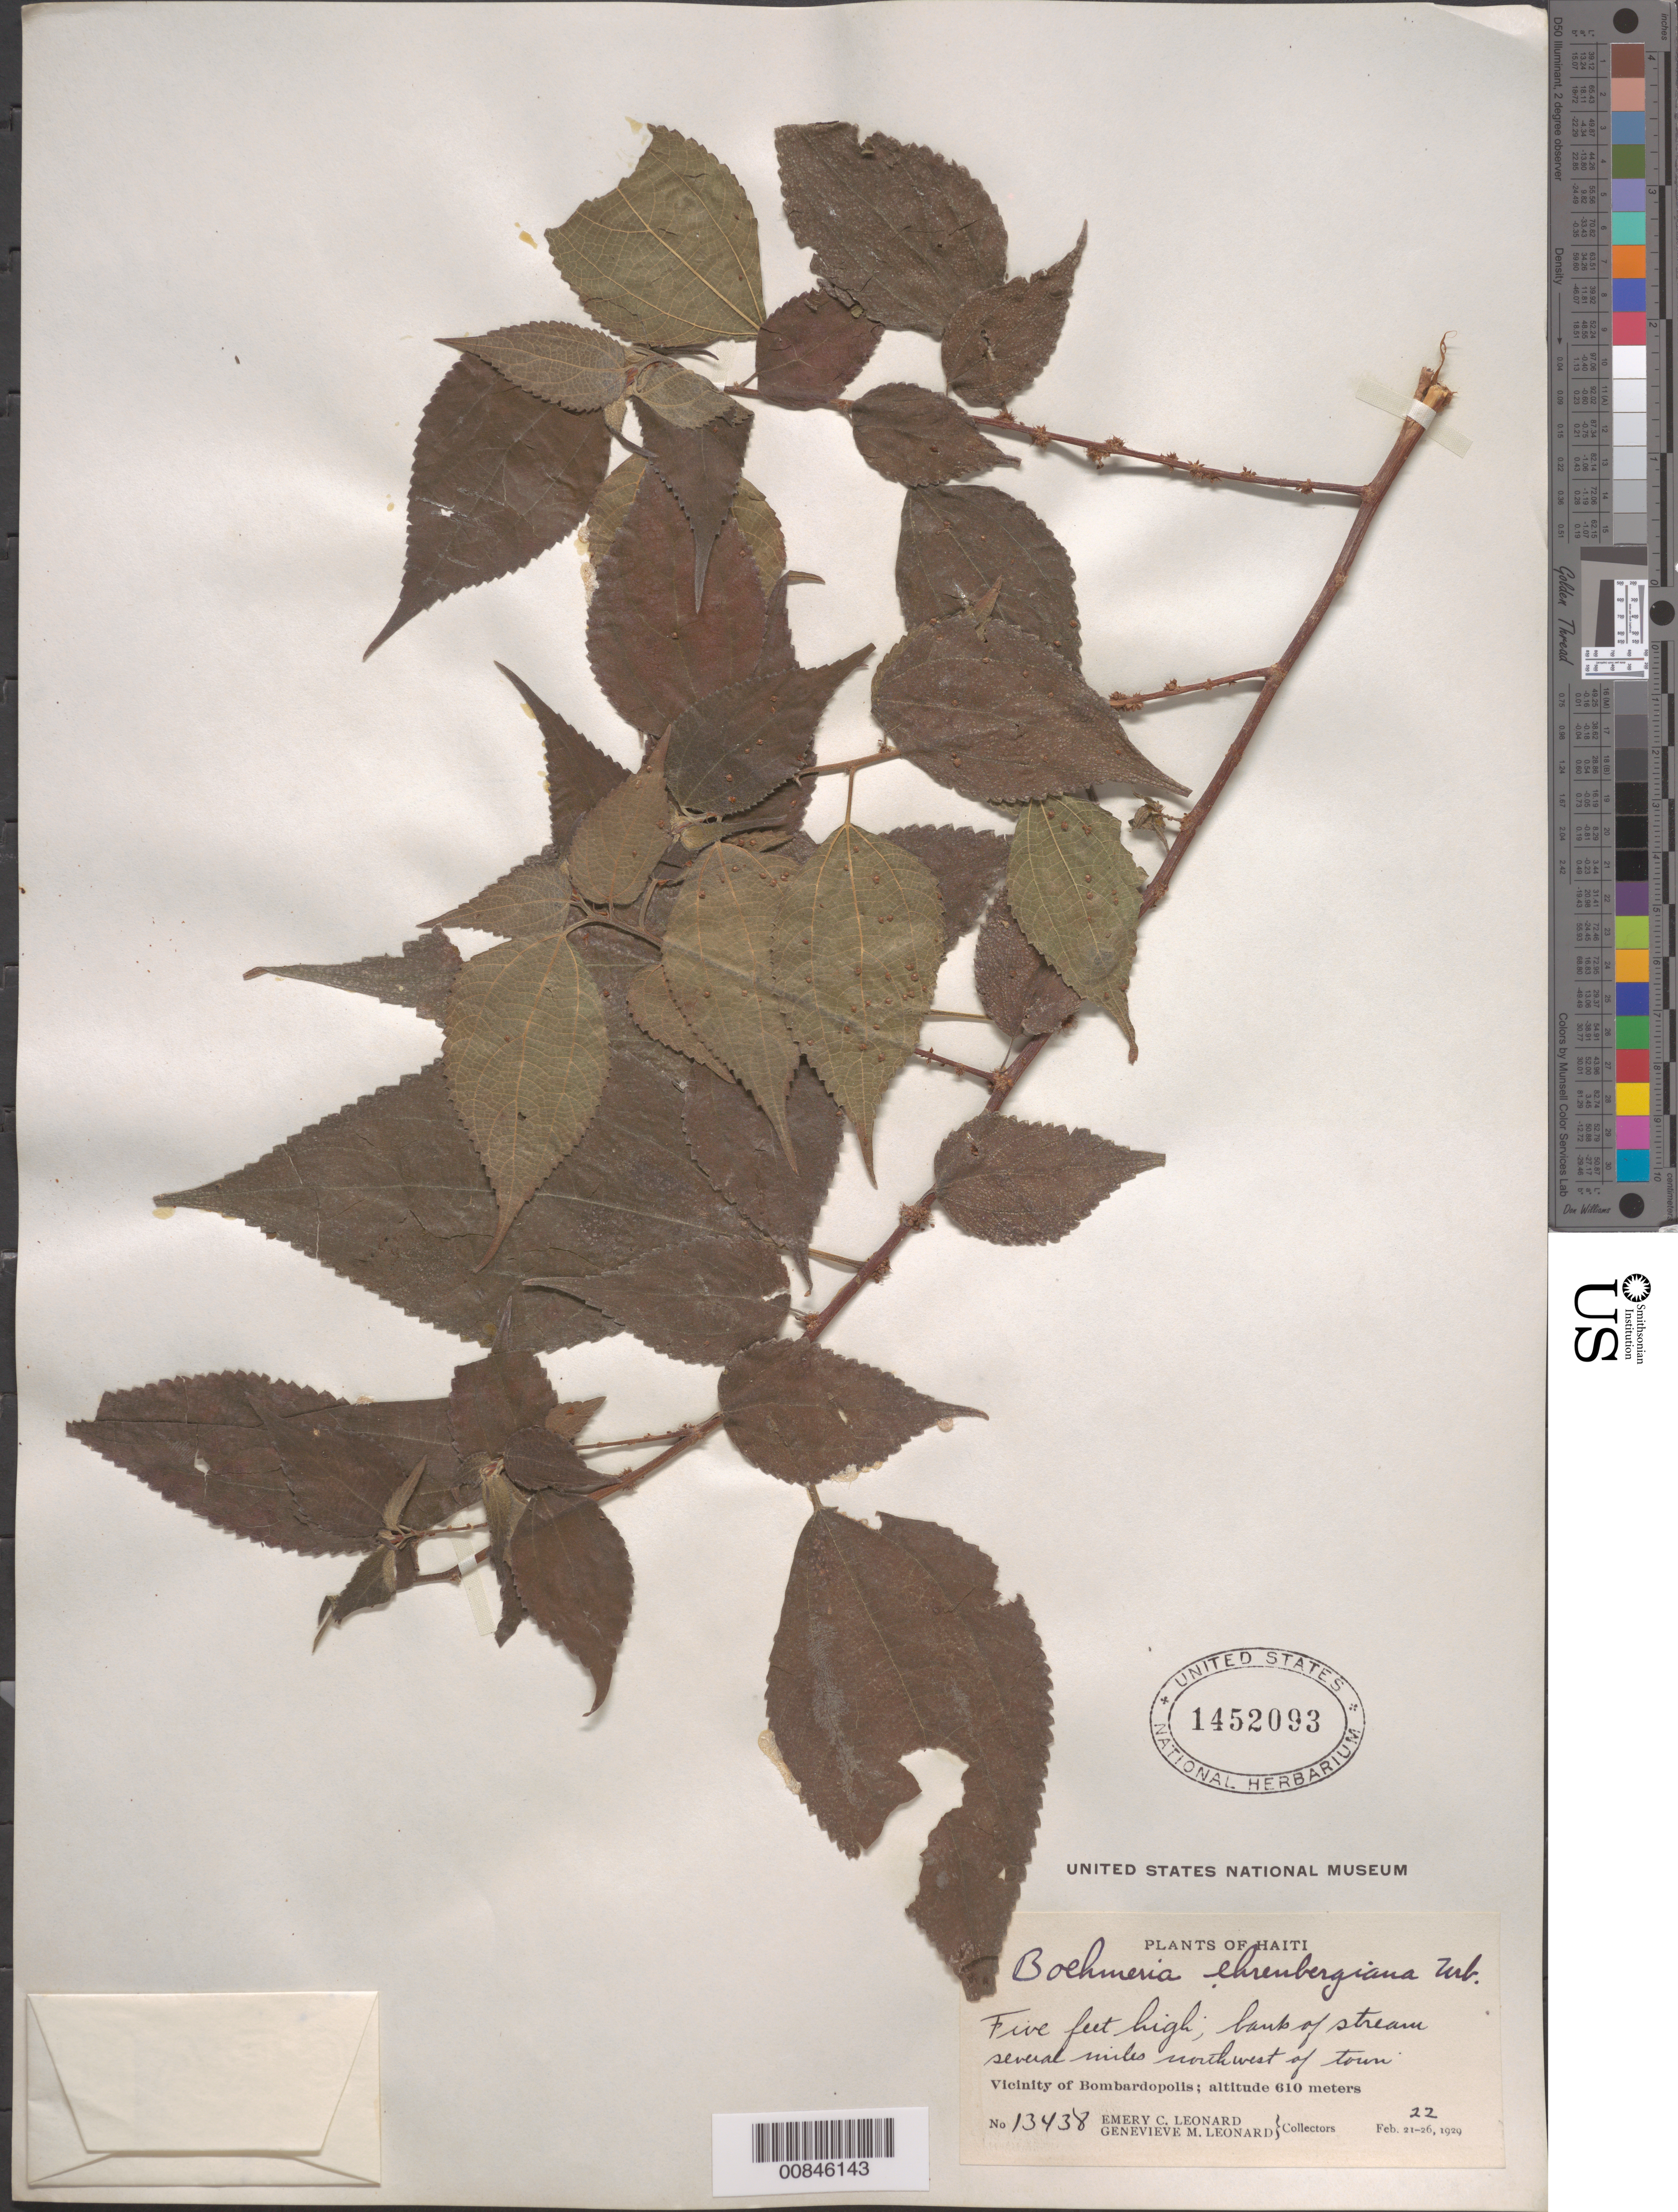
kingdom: Plantae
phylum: Tracheophyta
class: Magnoliopsida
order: Rosales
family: Urticaceae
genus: Boehmeria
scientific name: Boehmeria ehrenbergiana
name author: Urb.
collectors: E. C. Leonard & G. M. Leonard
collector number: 13438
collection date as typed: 22 Feb 1929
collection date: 1929-02-22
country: Haiti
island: Hispaniola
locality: Vicinity of Bombardopolis. Several miles northwest of town.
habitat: Banks of stream.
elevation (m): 610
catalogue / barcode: US 1452093